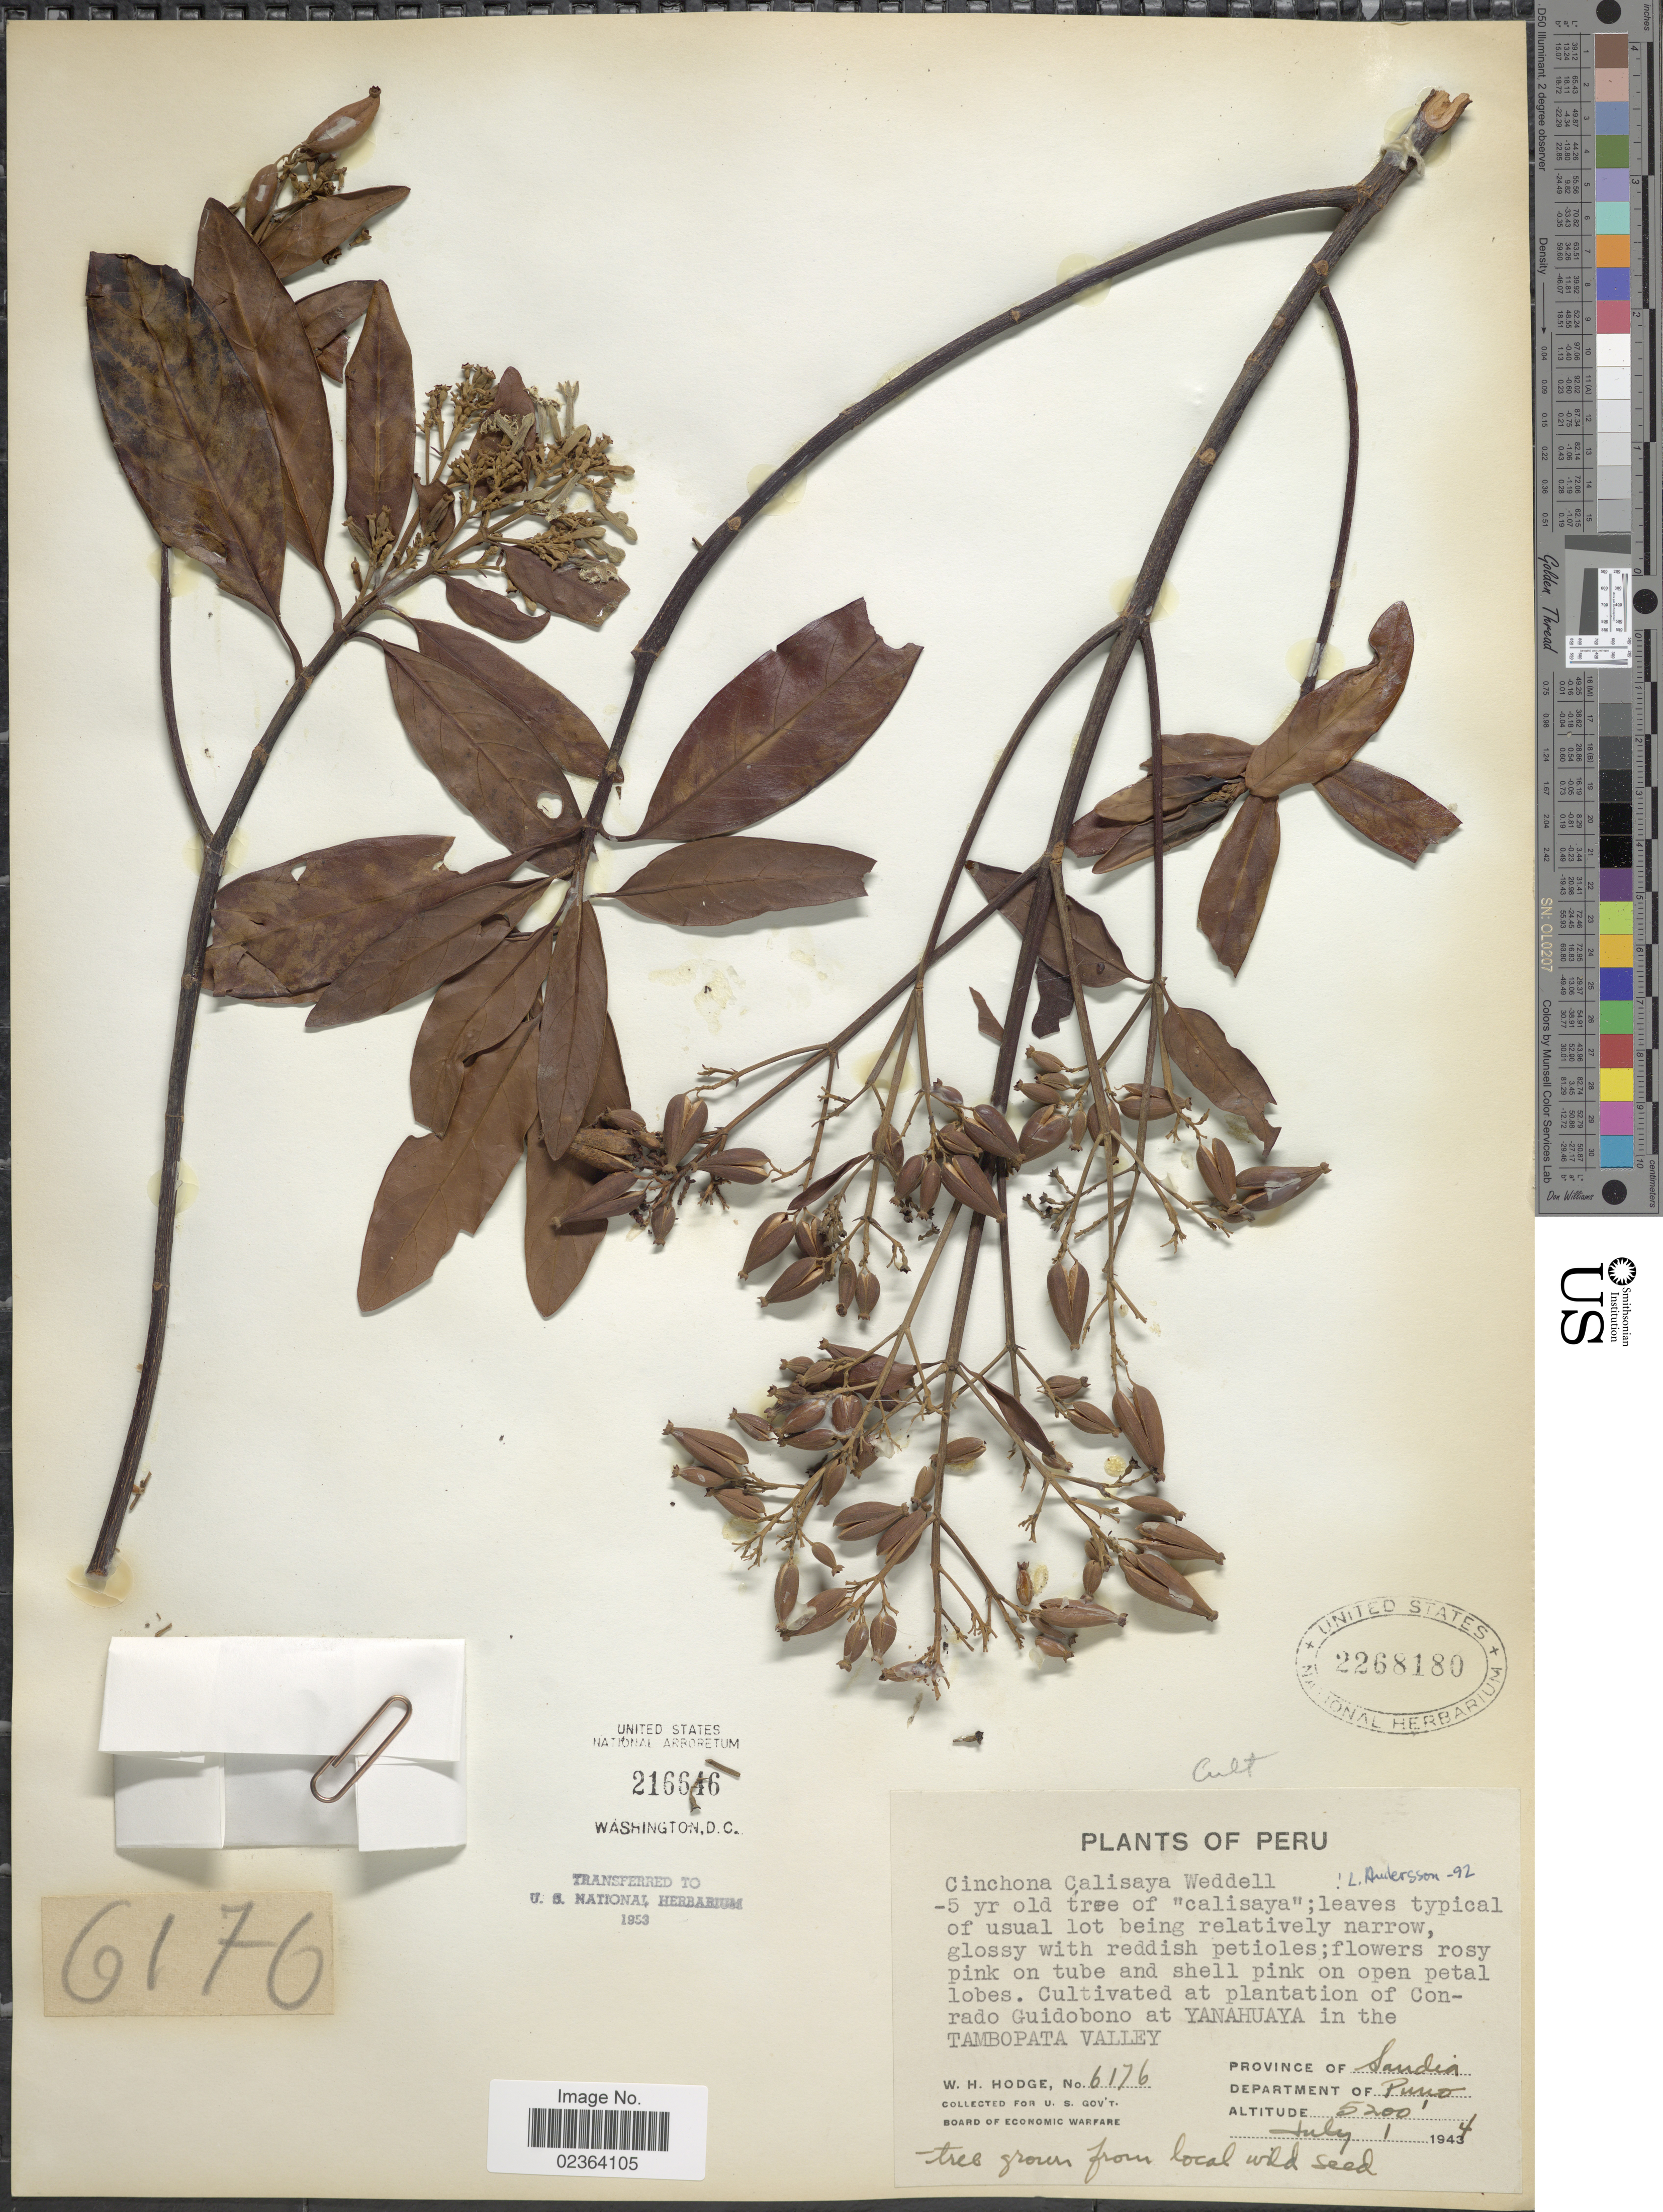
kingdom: Plantae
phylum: Tracheophyta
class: Magnoliopsida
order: Gentianales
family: Rubiaceae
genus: Cinchona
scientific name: Cinchona calisaya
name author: Wedd.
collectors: W. Hodge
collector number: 6176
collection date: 1944-07-01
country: Peru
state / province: Puno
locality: Province of Sandia, Department of Puno, at the plantation of Conrado Guidobono at Yanahuaya in the Tambopata Valley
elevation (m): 1585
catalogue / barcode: US 2268180